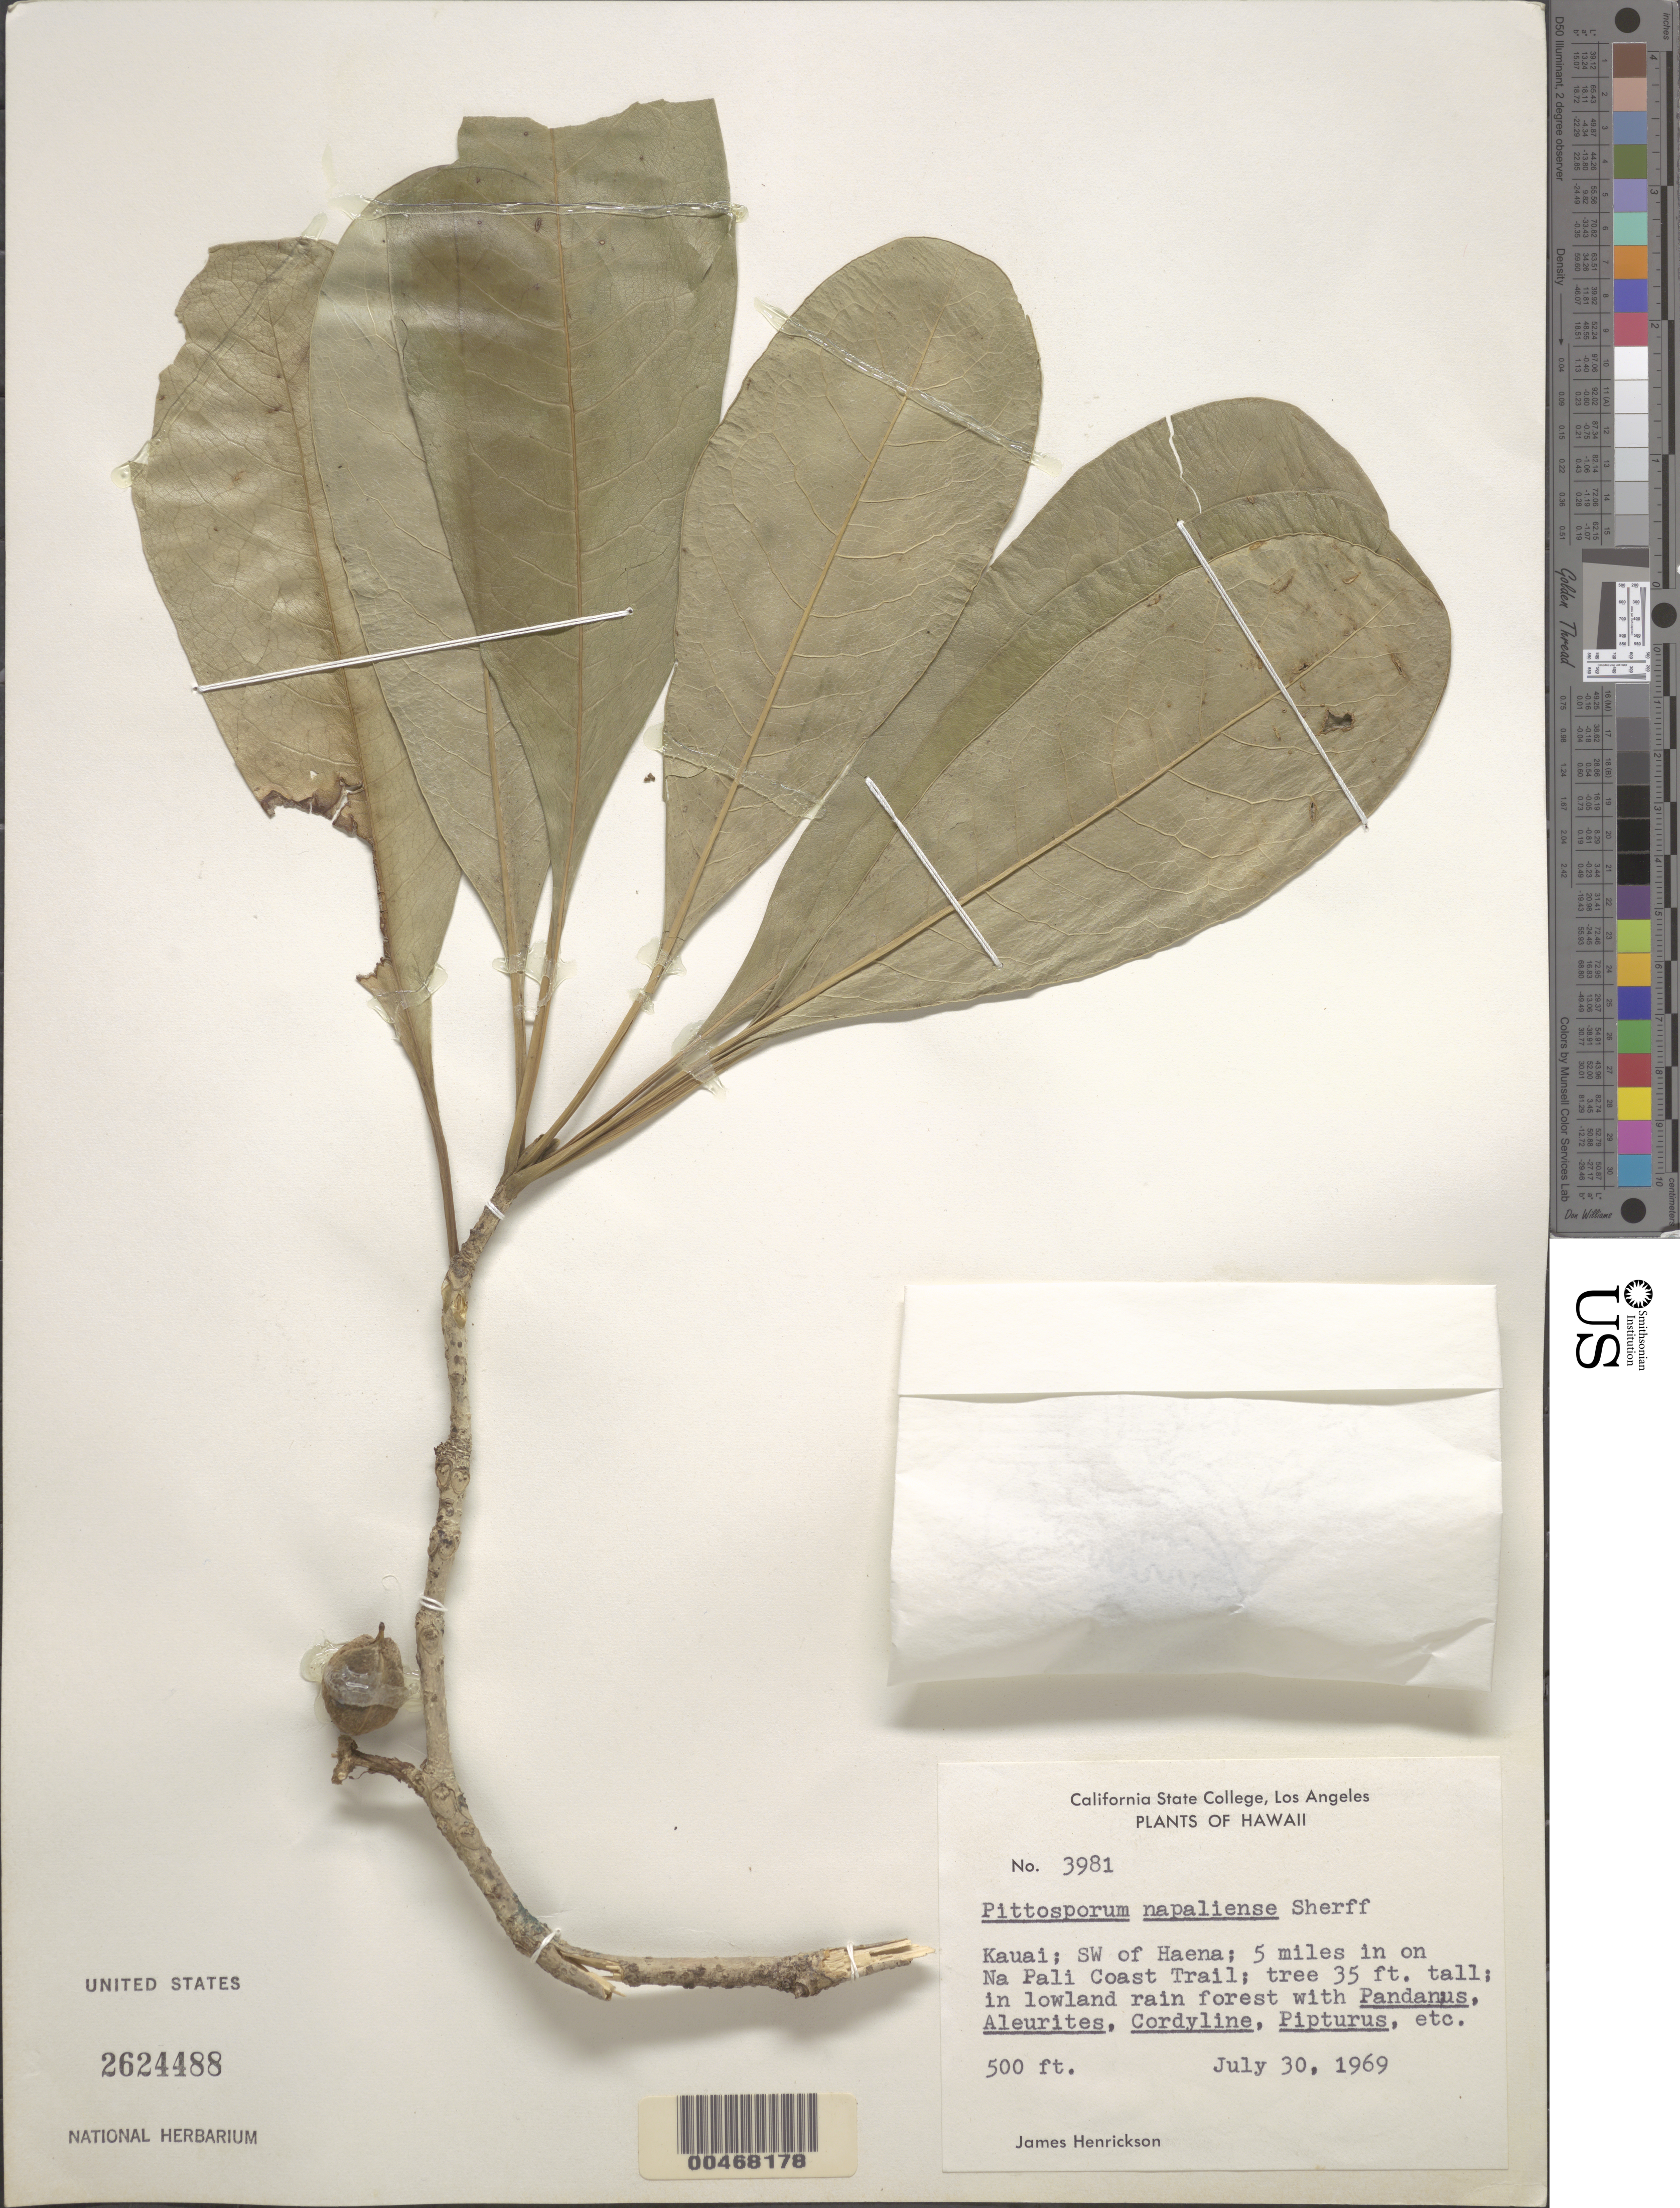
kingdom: Plantae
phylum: Tracheophyta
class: Magnoliopsida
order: Apiales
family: Pittosporaceae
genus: Pittosporum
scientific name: Pittosporum napaliense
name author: Sherff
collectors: J. S. Henrickson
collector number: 3981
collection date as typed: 30 Jul 1969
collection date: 1969-07-30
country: United States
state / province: Hawaii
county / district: Kauai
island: Kaua'i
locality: Southwest of Haena; 5 miles in on Na Pali Coast Trail.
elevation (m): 152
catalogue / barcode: US 2624488